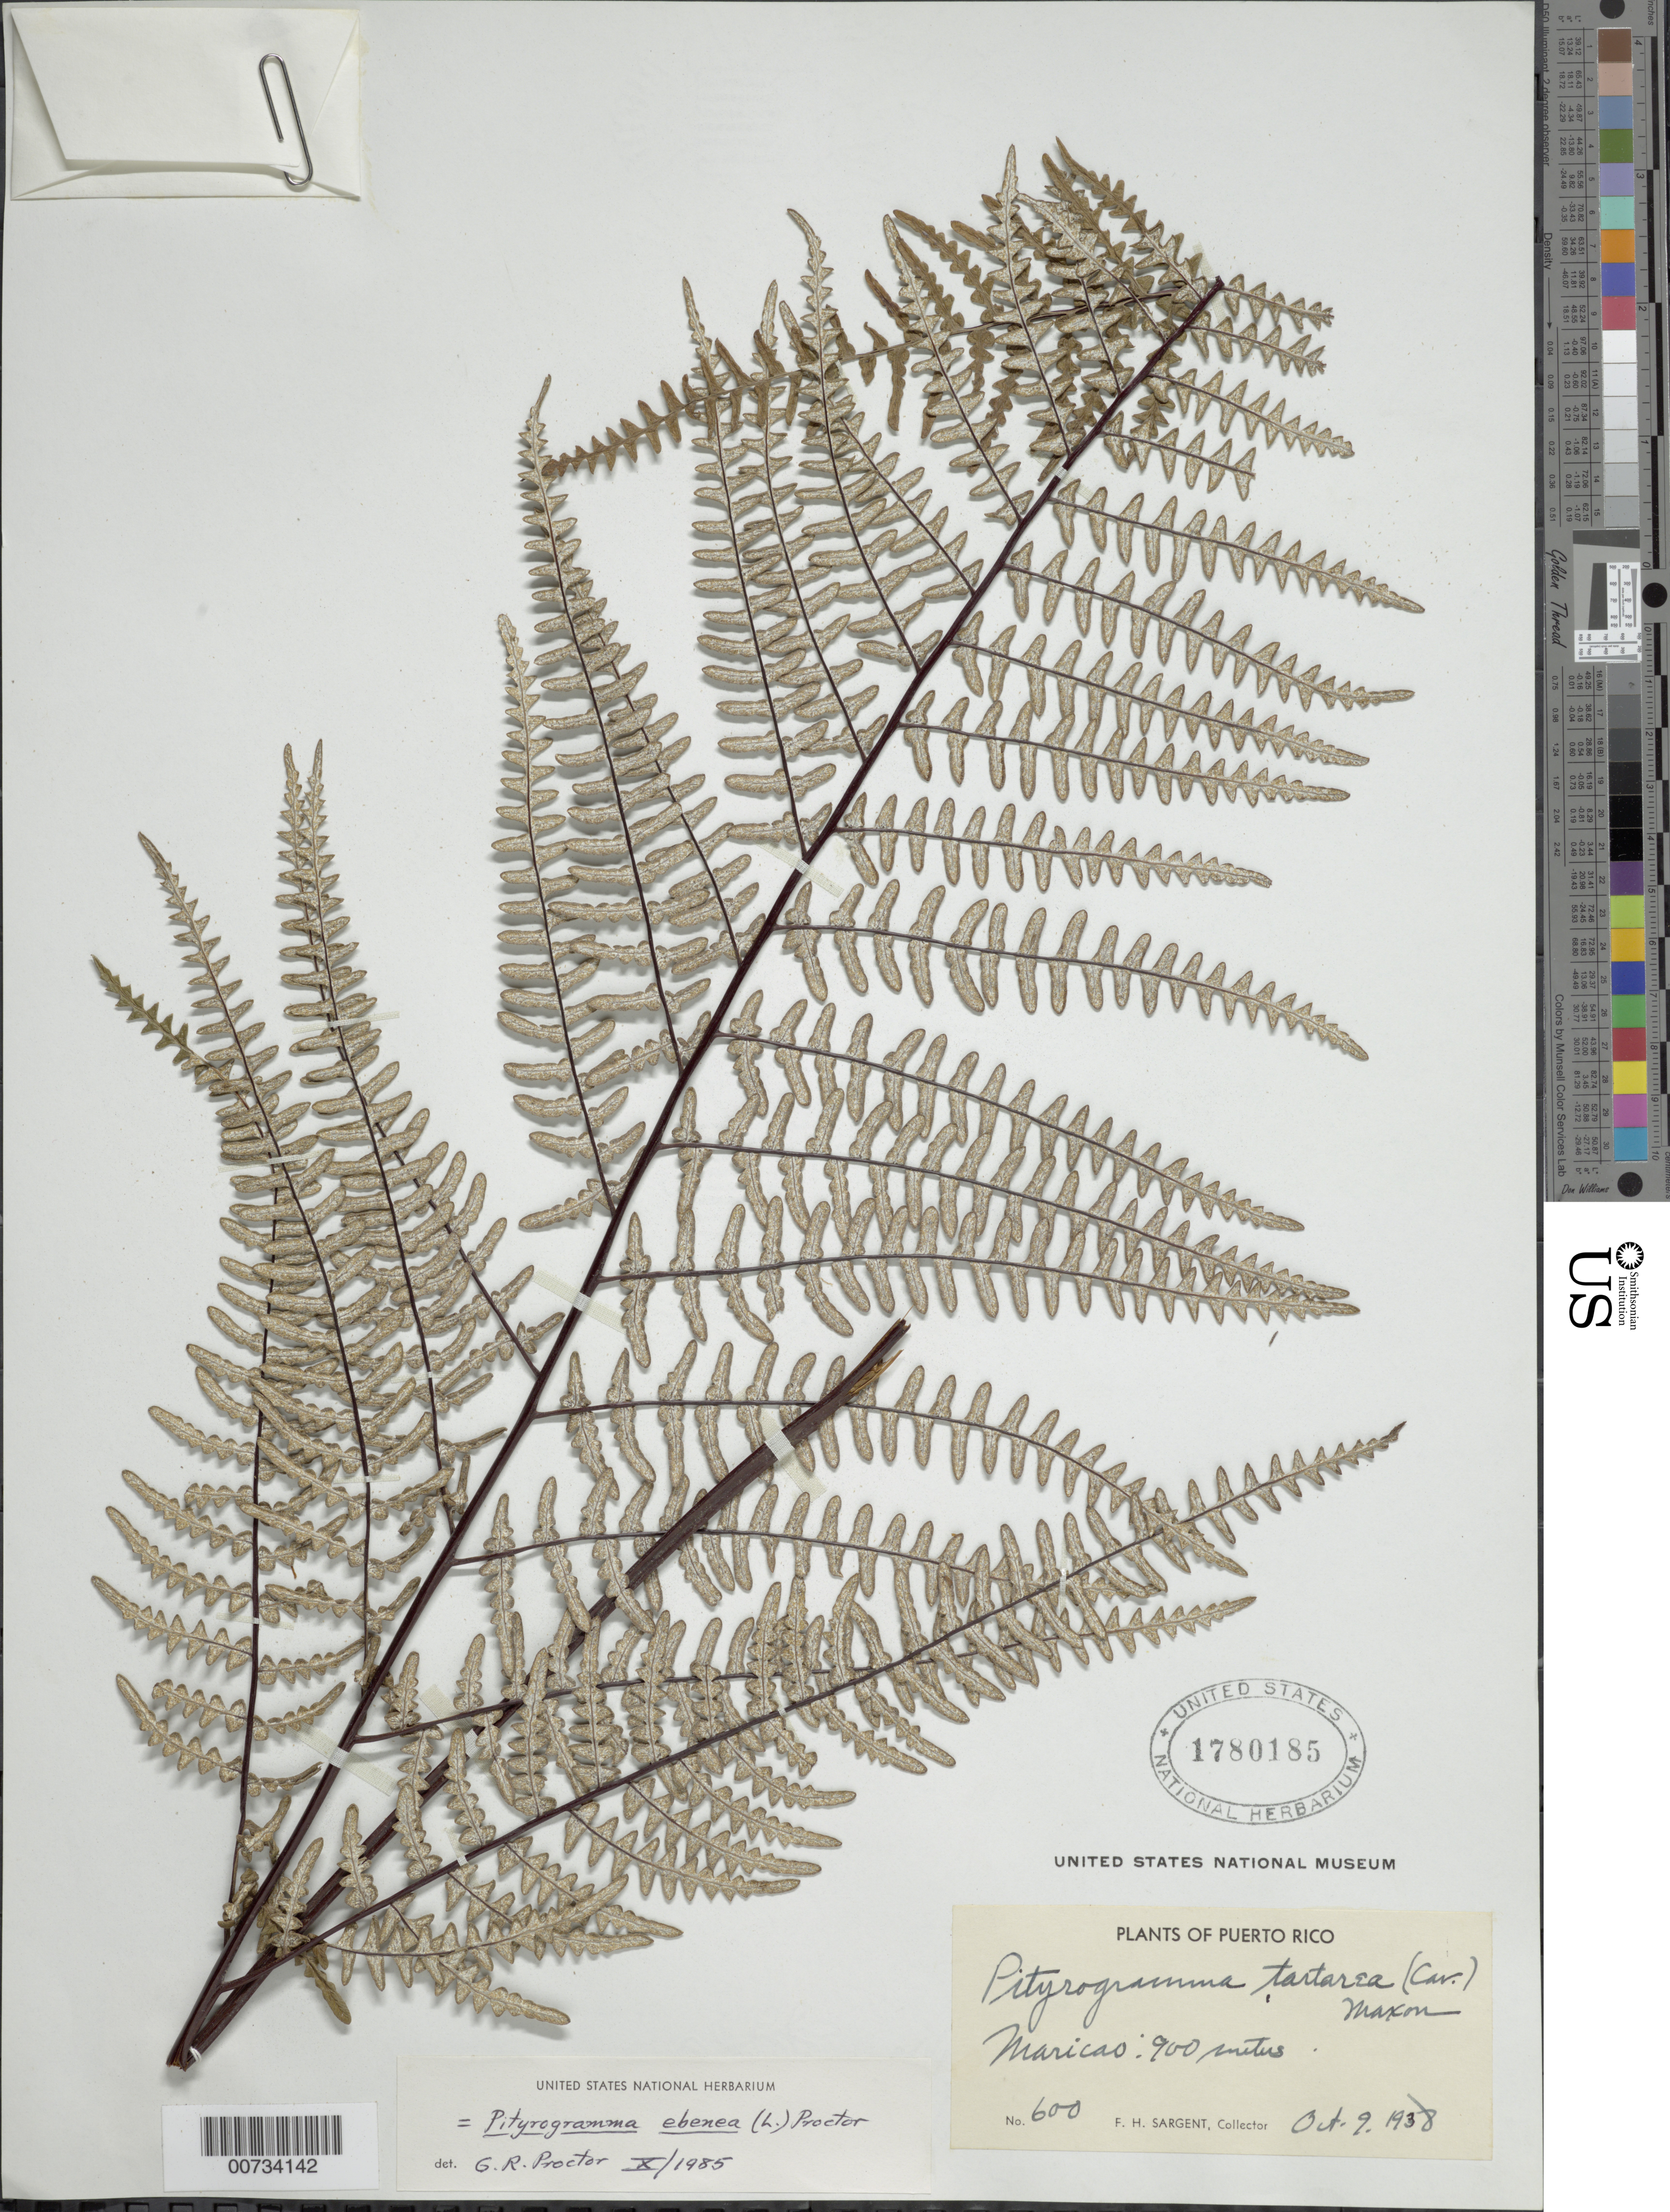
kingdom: Plantae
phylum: Tracheophyta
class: Polypodiopsida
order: Polypodiales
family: Pteridaceae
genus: Pityrogramma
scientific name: Pityrogramma ebenea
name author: (L.) Proctor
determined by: Proctor, G. R.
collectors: F. H. Sargent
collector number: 600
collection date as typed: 09 Oct 1938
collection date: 1938-10-09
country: Puerto Rico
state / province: Maricao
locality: Maricao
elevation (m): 900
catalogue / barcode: US 1780185